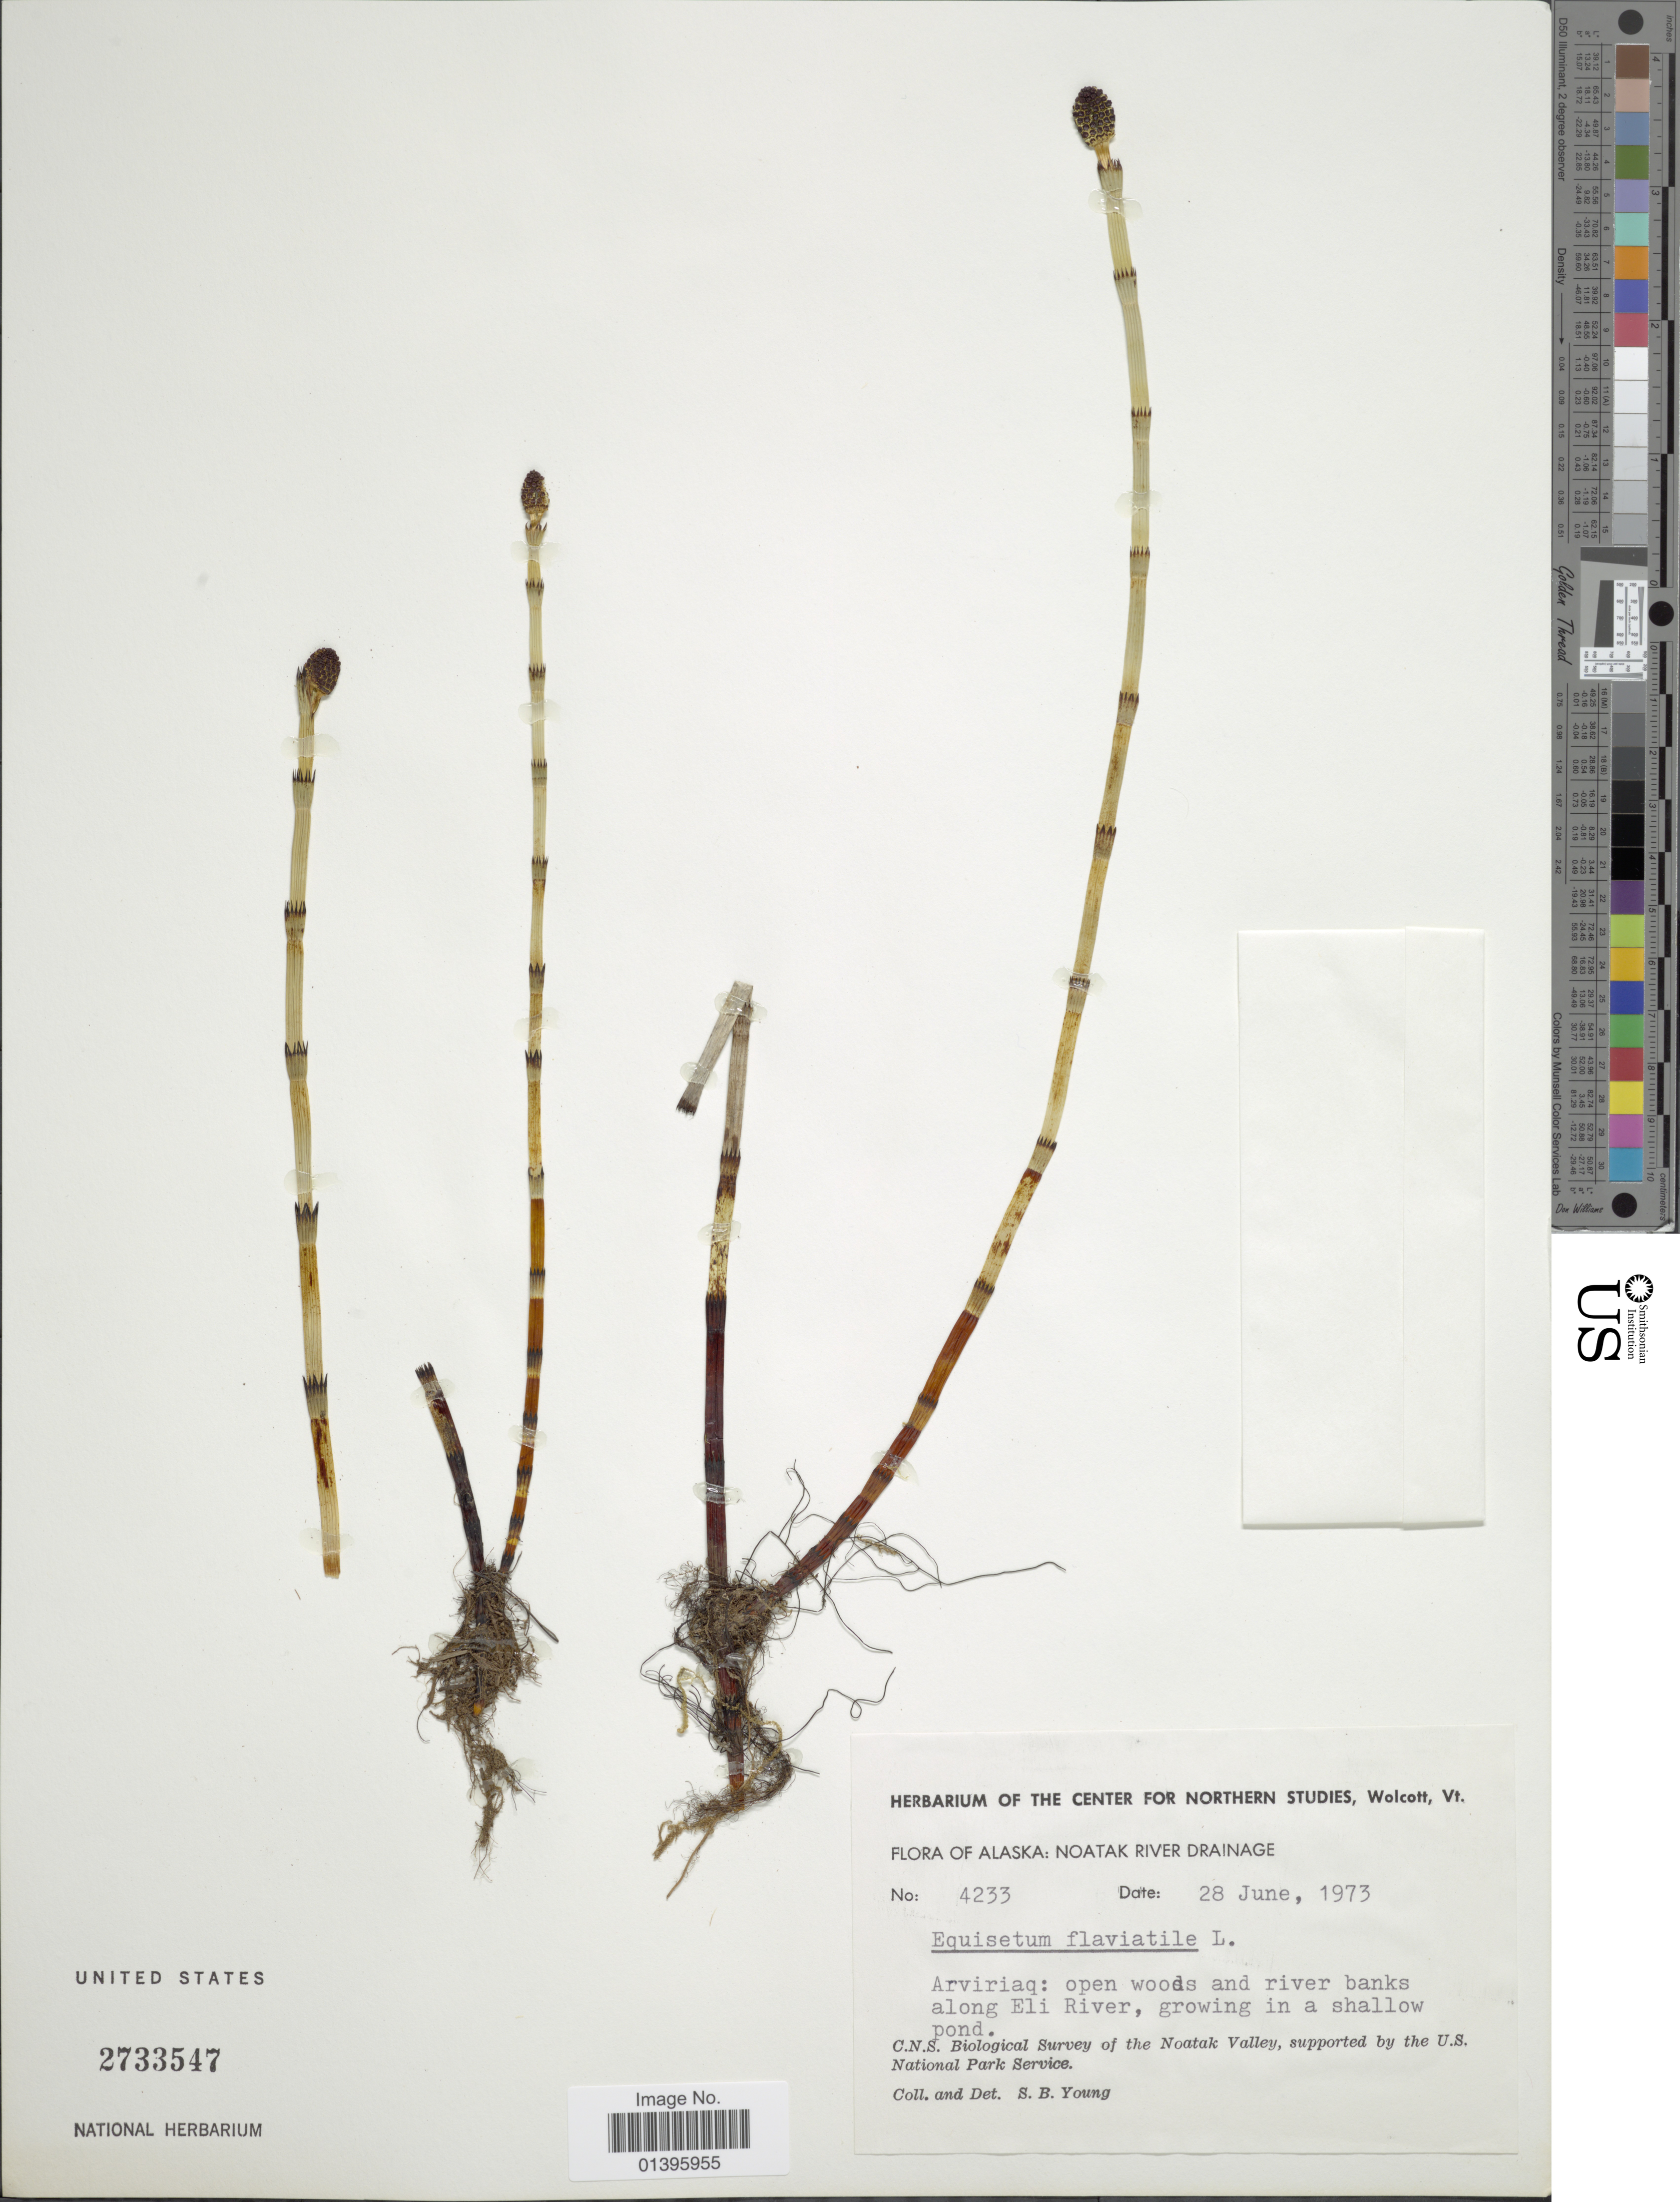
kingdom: Plantae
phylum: Tracheophyta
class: Polypodiopsida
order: Equisetales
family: Equisetaceae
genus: Equisetum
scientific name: Equisetum fluviatile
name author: L.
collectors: S. Young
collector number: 4233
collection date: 1973-06-28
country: United States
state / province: Alaska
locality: Noatak River Drainage. Arviriaq: open woods and river banks along Eli River, growing in a shallow pond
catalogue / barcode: US 2733547